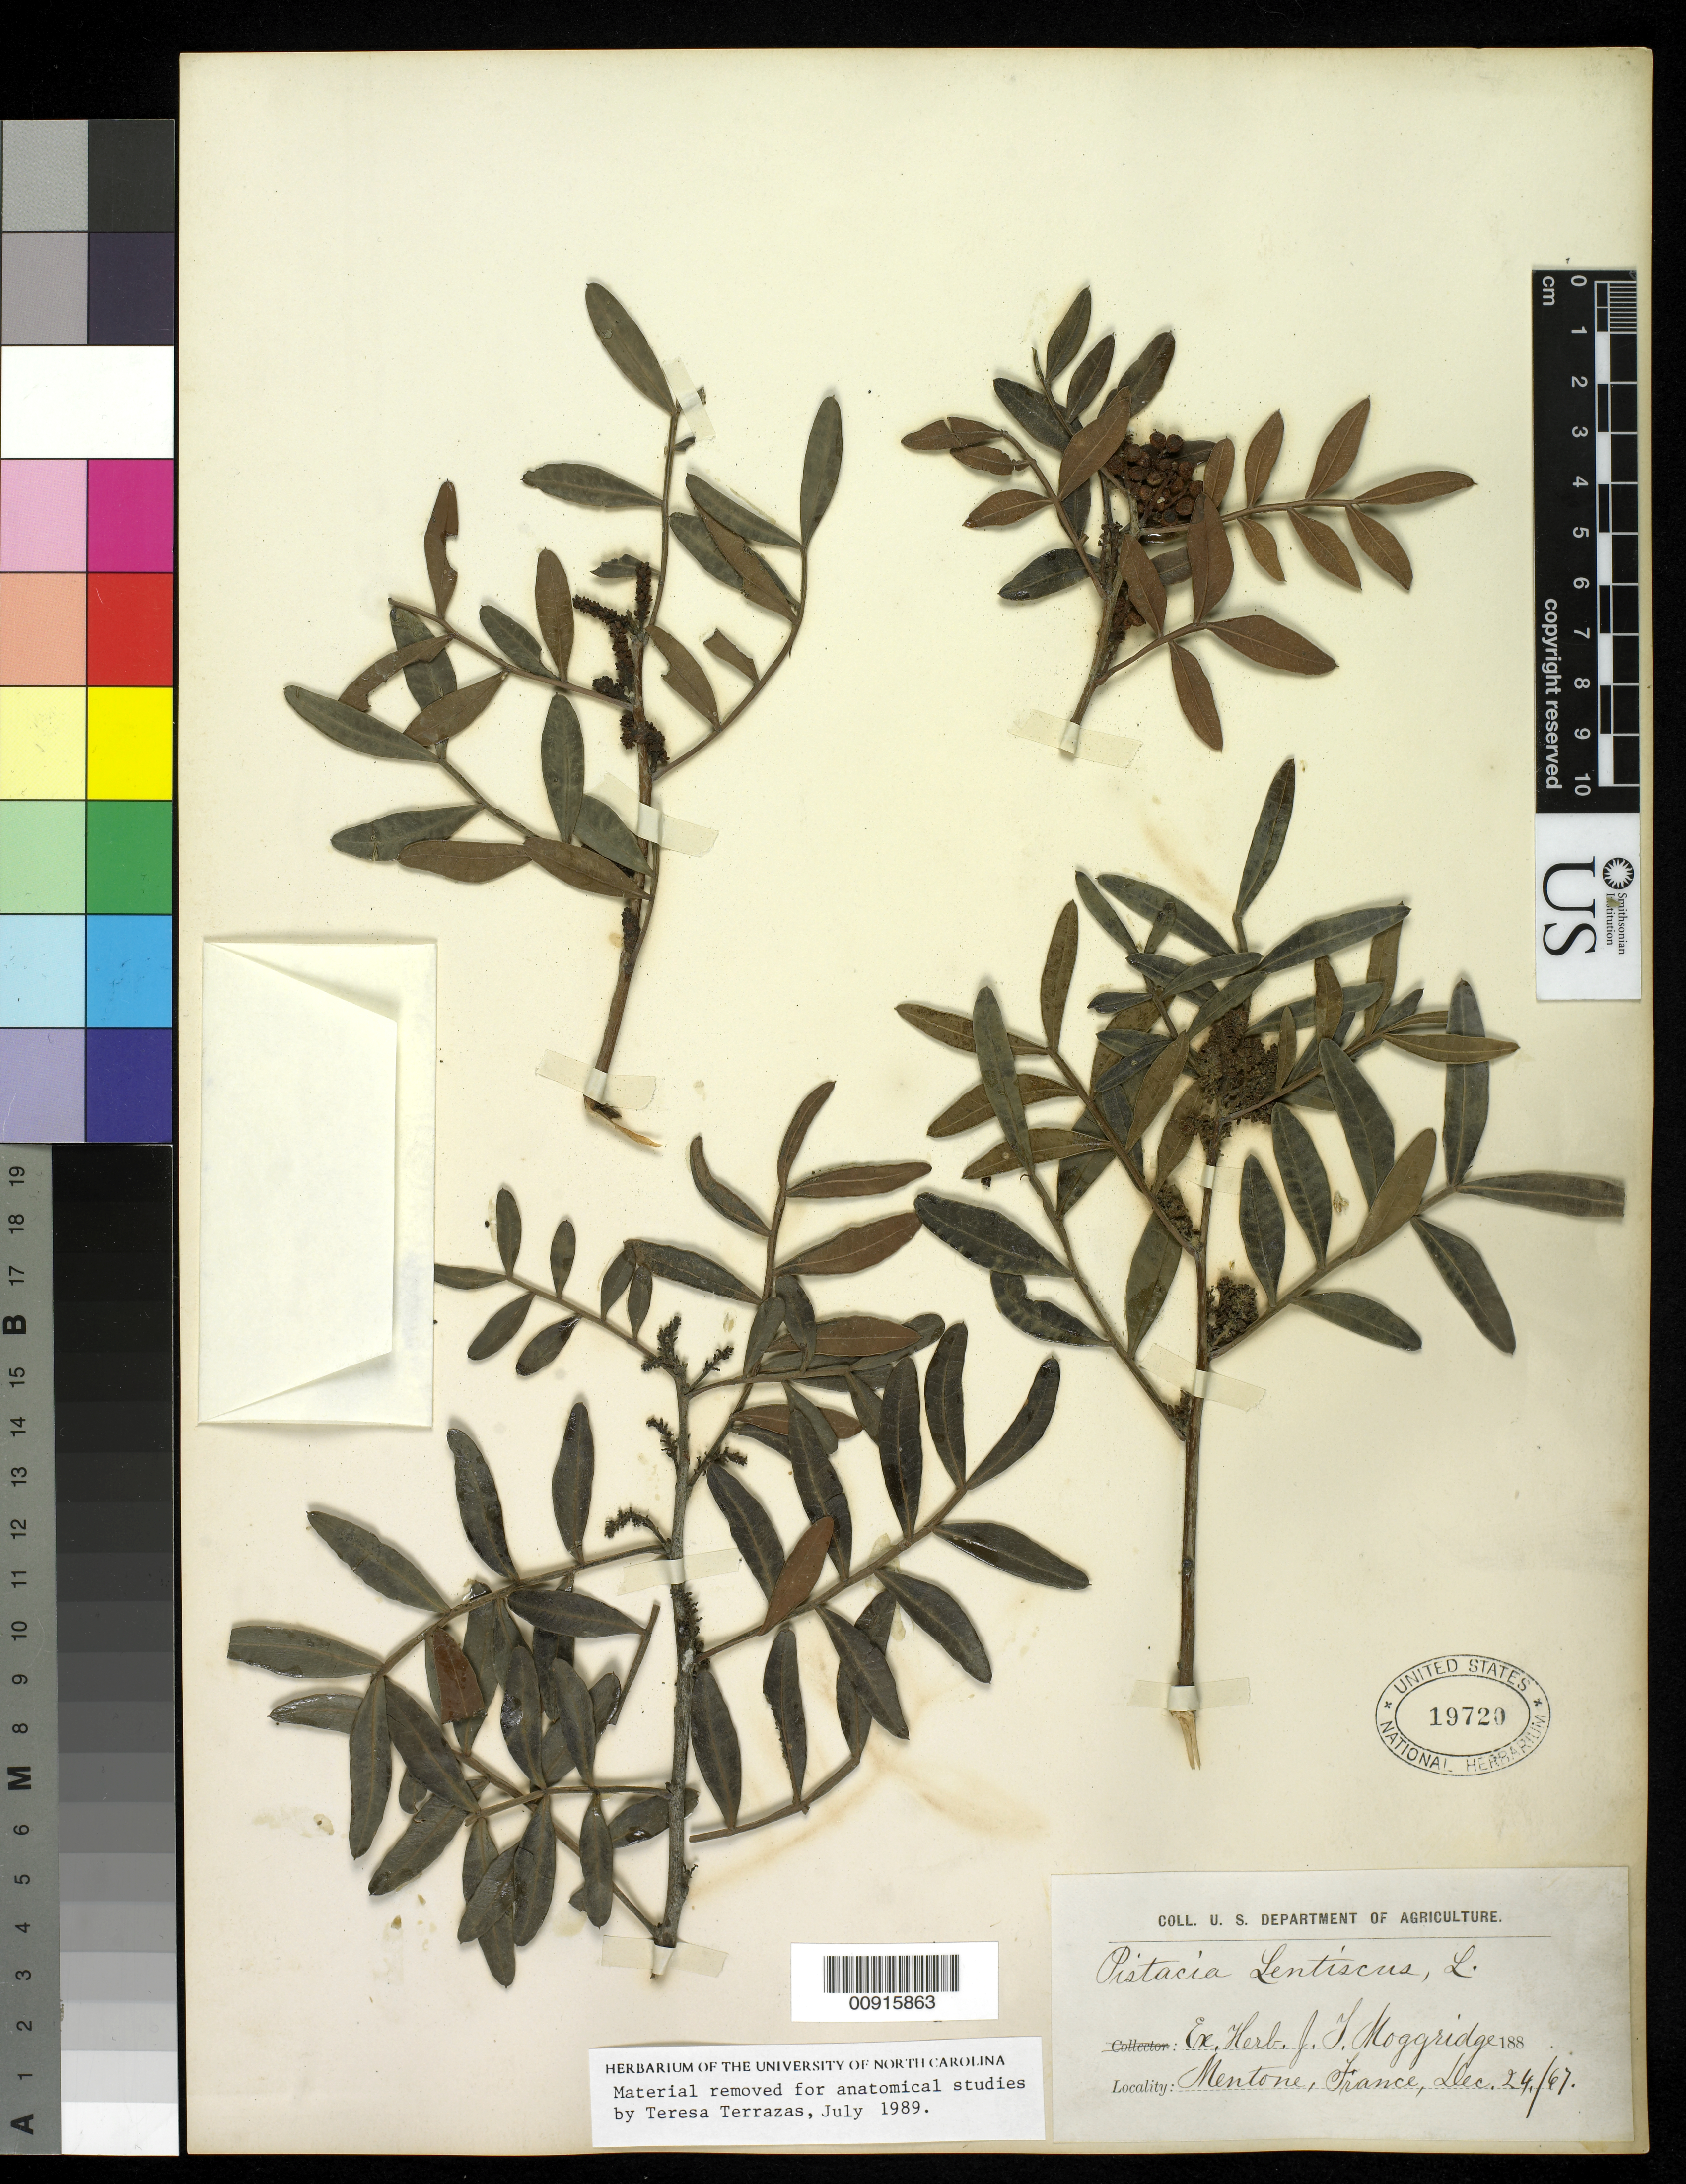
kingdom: Plantae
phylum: Tracheophyta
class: Magnoliopsida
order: Sapindales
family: Anacardiaceae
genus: Pistacia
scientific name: Pistacia lentiscus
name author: L.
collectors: ex herb. J.T. Moggridge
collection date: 1867-12-24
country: France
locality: Mentone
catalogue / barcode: US 19720